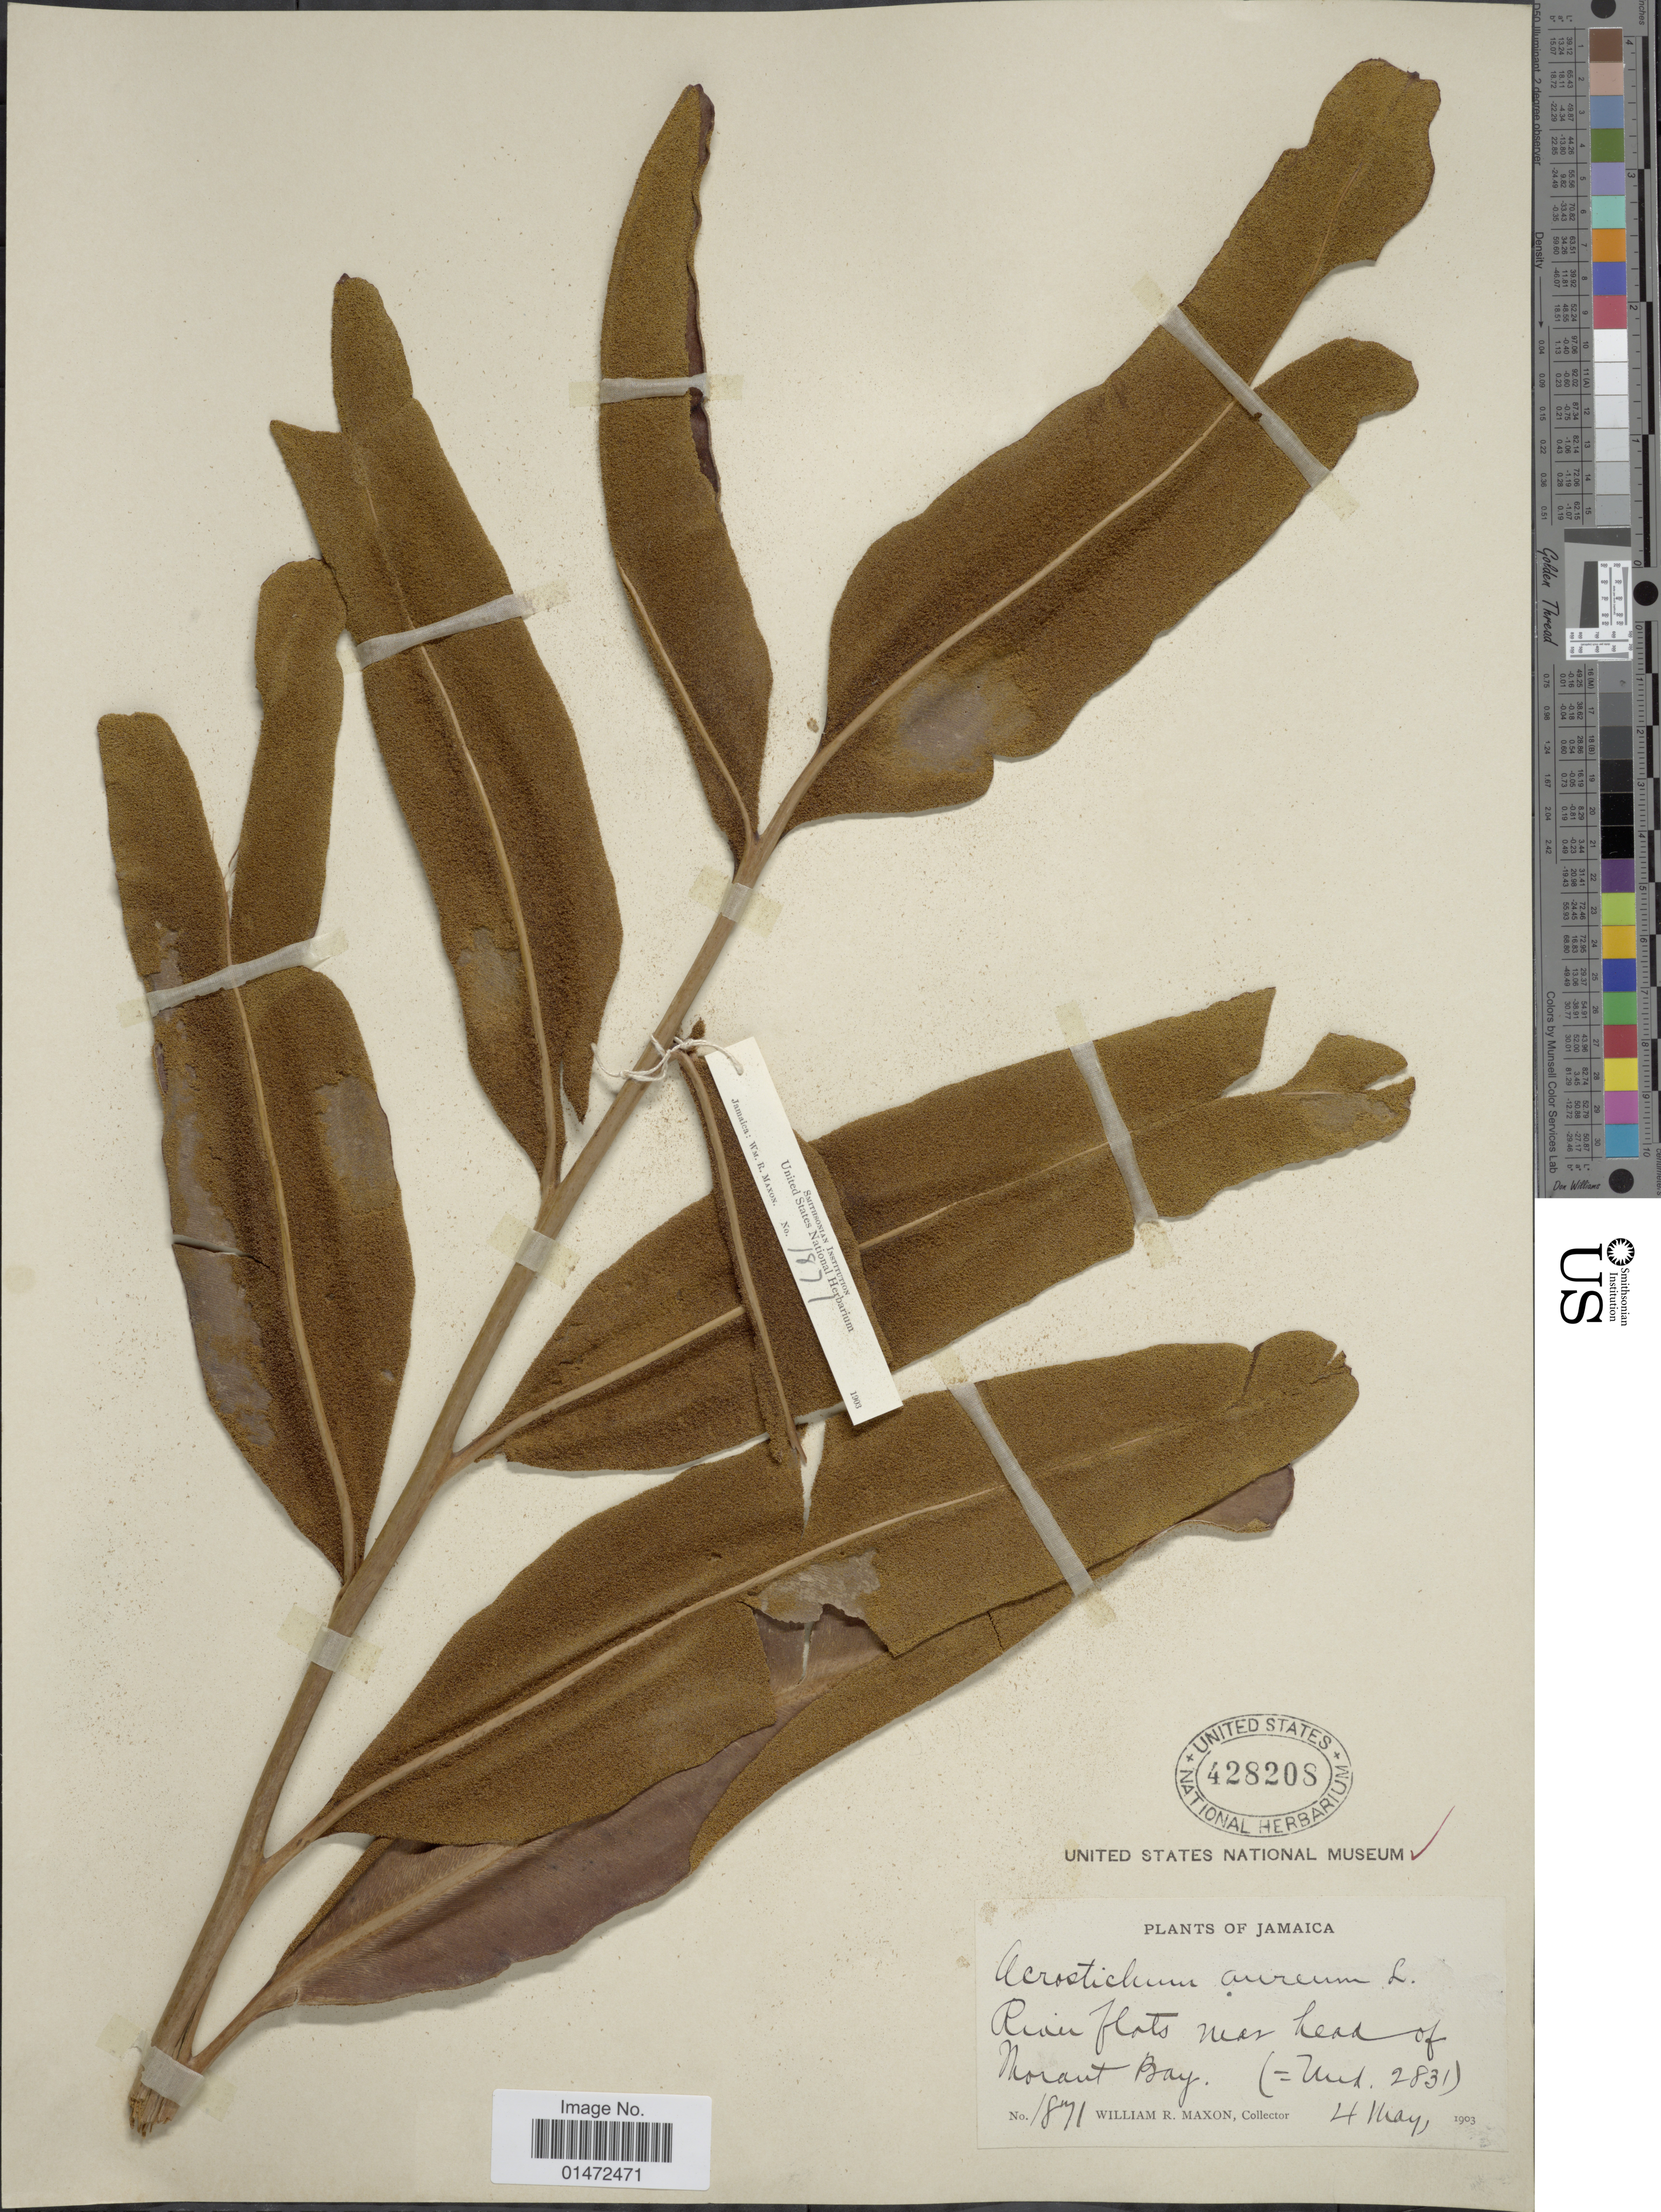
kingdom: Plantae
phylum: Tracheophyta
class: Polypodiopsida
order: Polypodiales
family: Pteridaceae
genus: Acrostichum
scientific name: Acrostichum aureum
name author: L.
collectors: W. R. Maxon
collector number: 1871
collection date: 1903-05-04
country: Jamaica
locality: River flats near head of Morant Bay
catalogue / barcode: US 428208